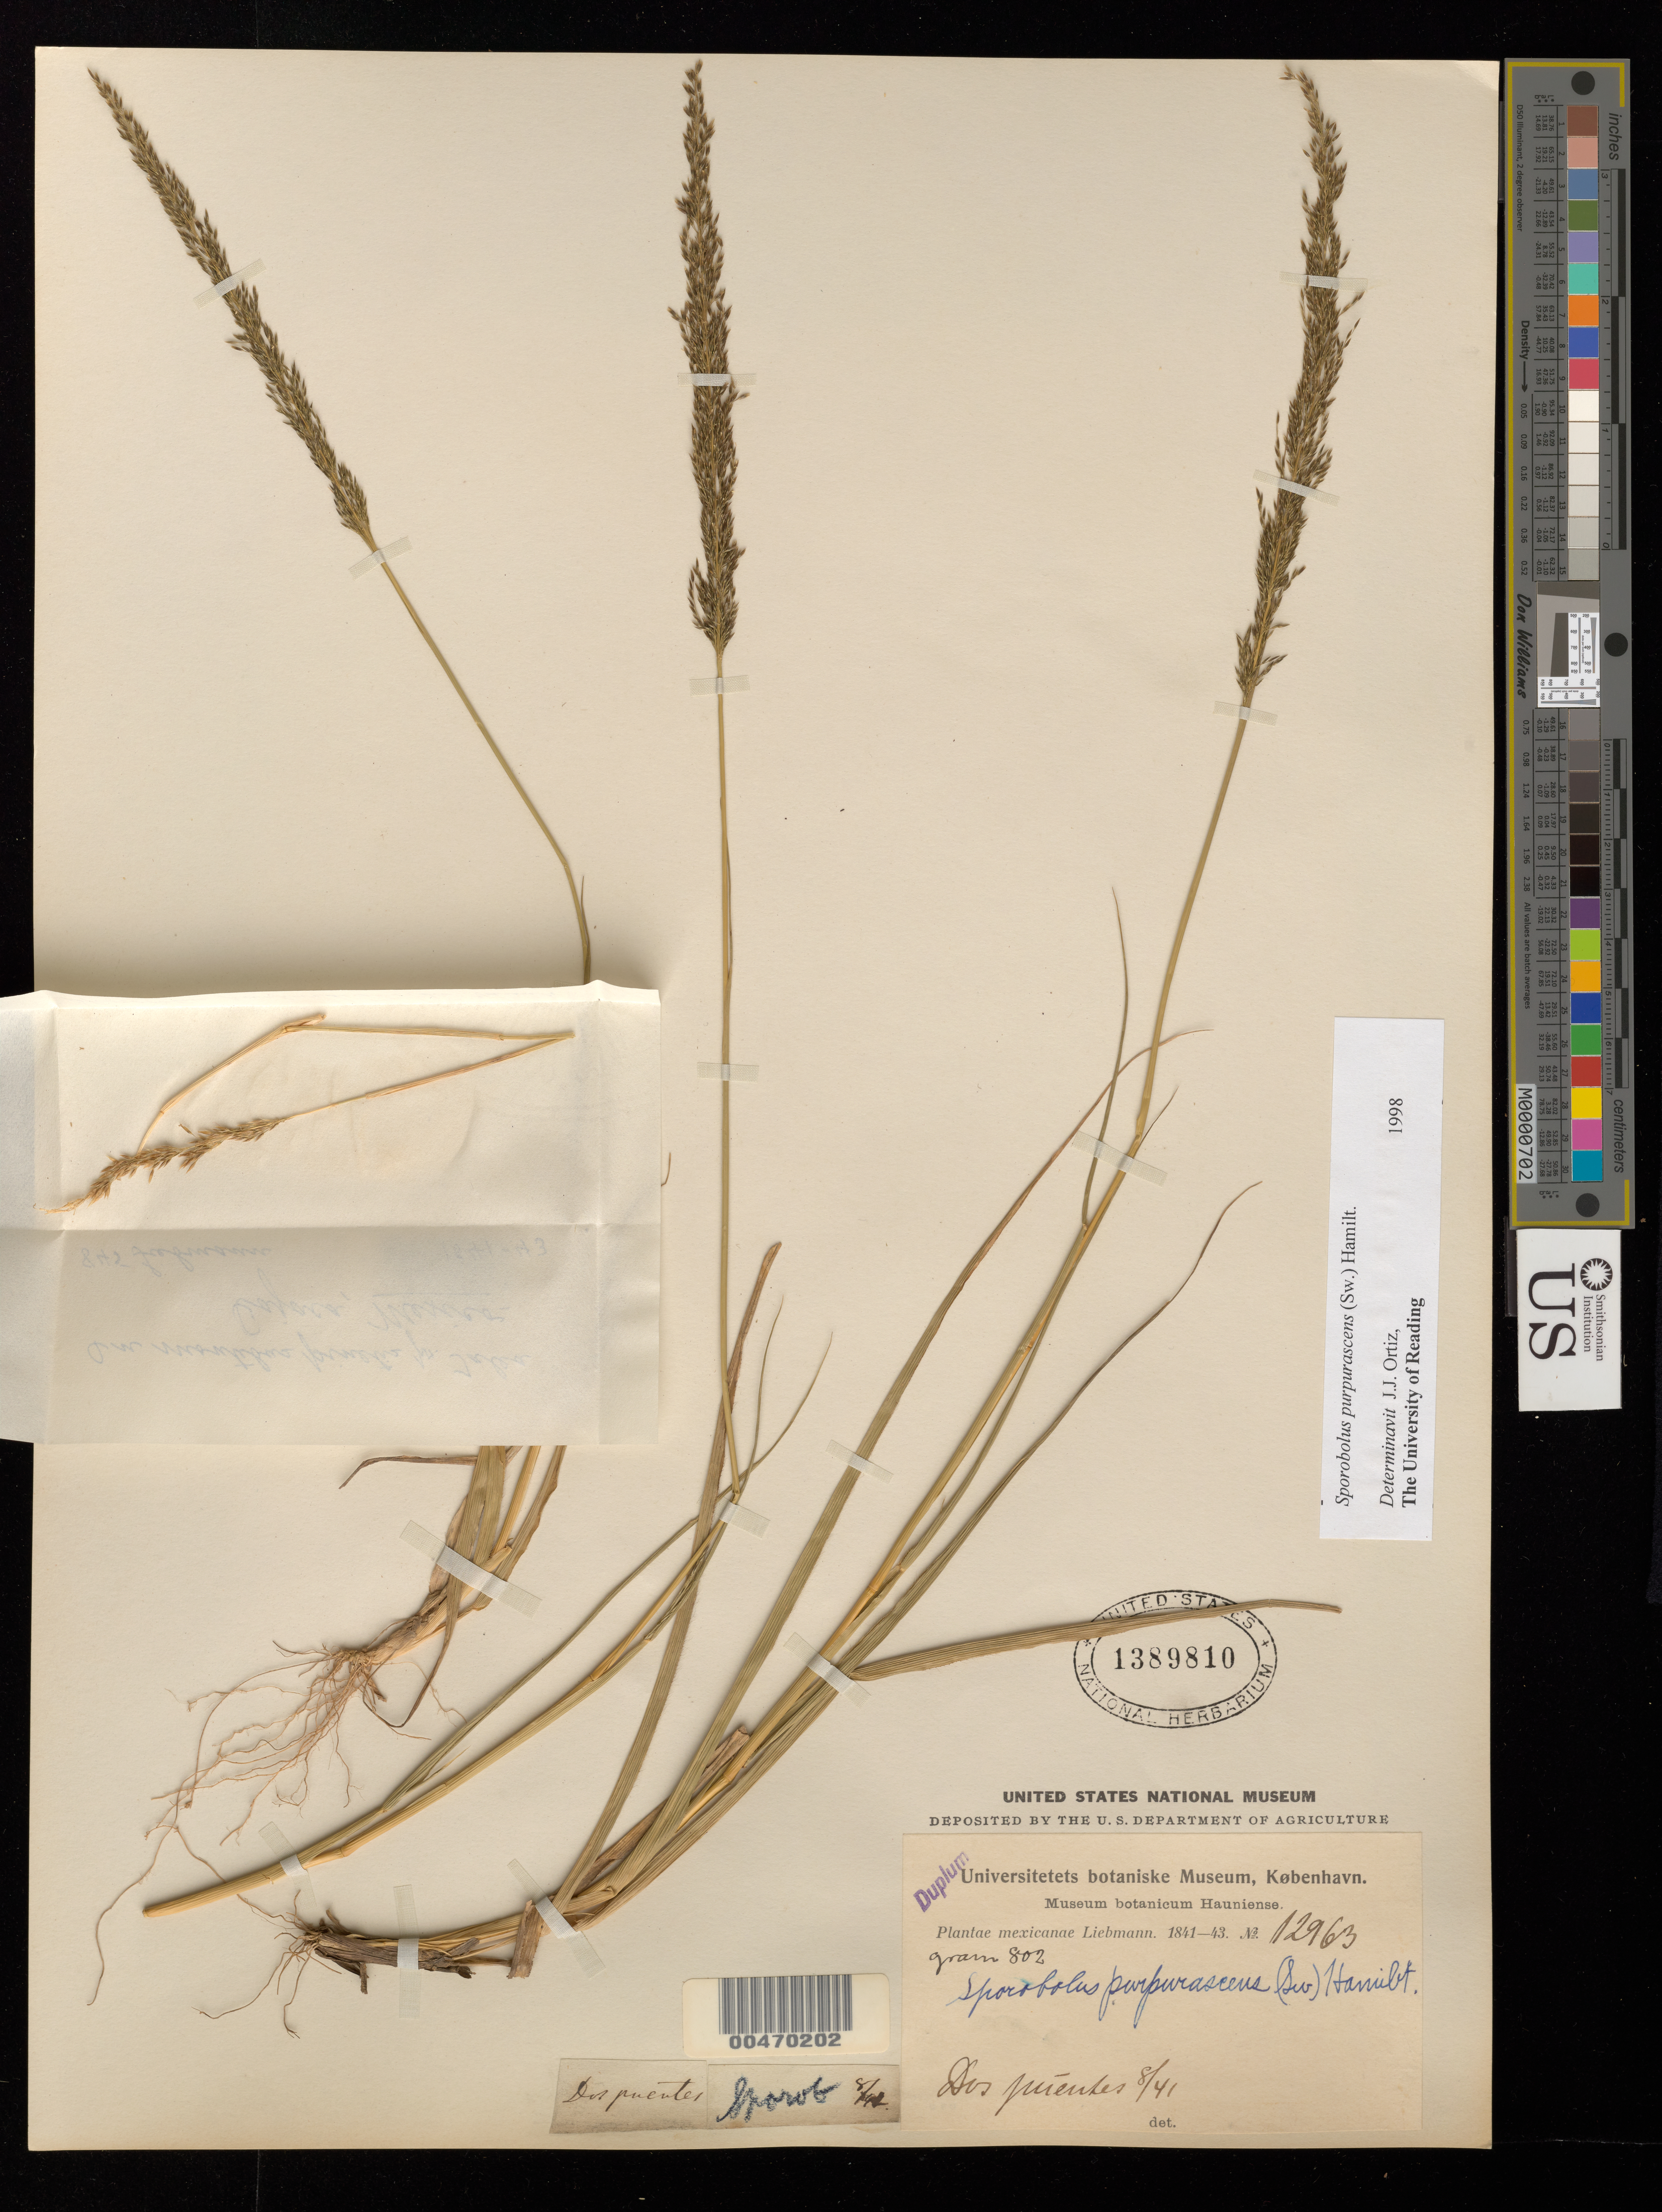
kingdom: Plantae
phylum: Tracheophyta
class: Liliopsida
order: Poales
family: Poaceae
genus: Sporobolus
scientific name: Sporobolus purpurascens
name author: (Sw.) Ham.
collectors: F. M. Liebmann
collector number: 845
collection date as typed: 1841 to -- --- 1843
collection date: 1841/1843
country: Mexico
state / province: Oaxaca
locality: Jalea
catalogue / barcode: US 90966